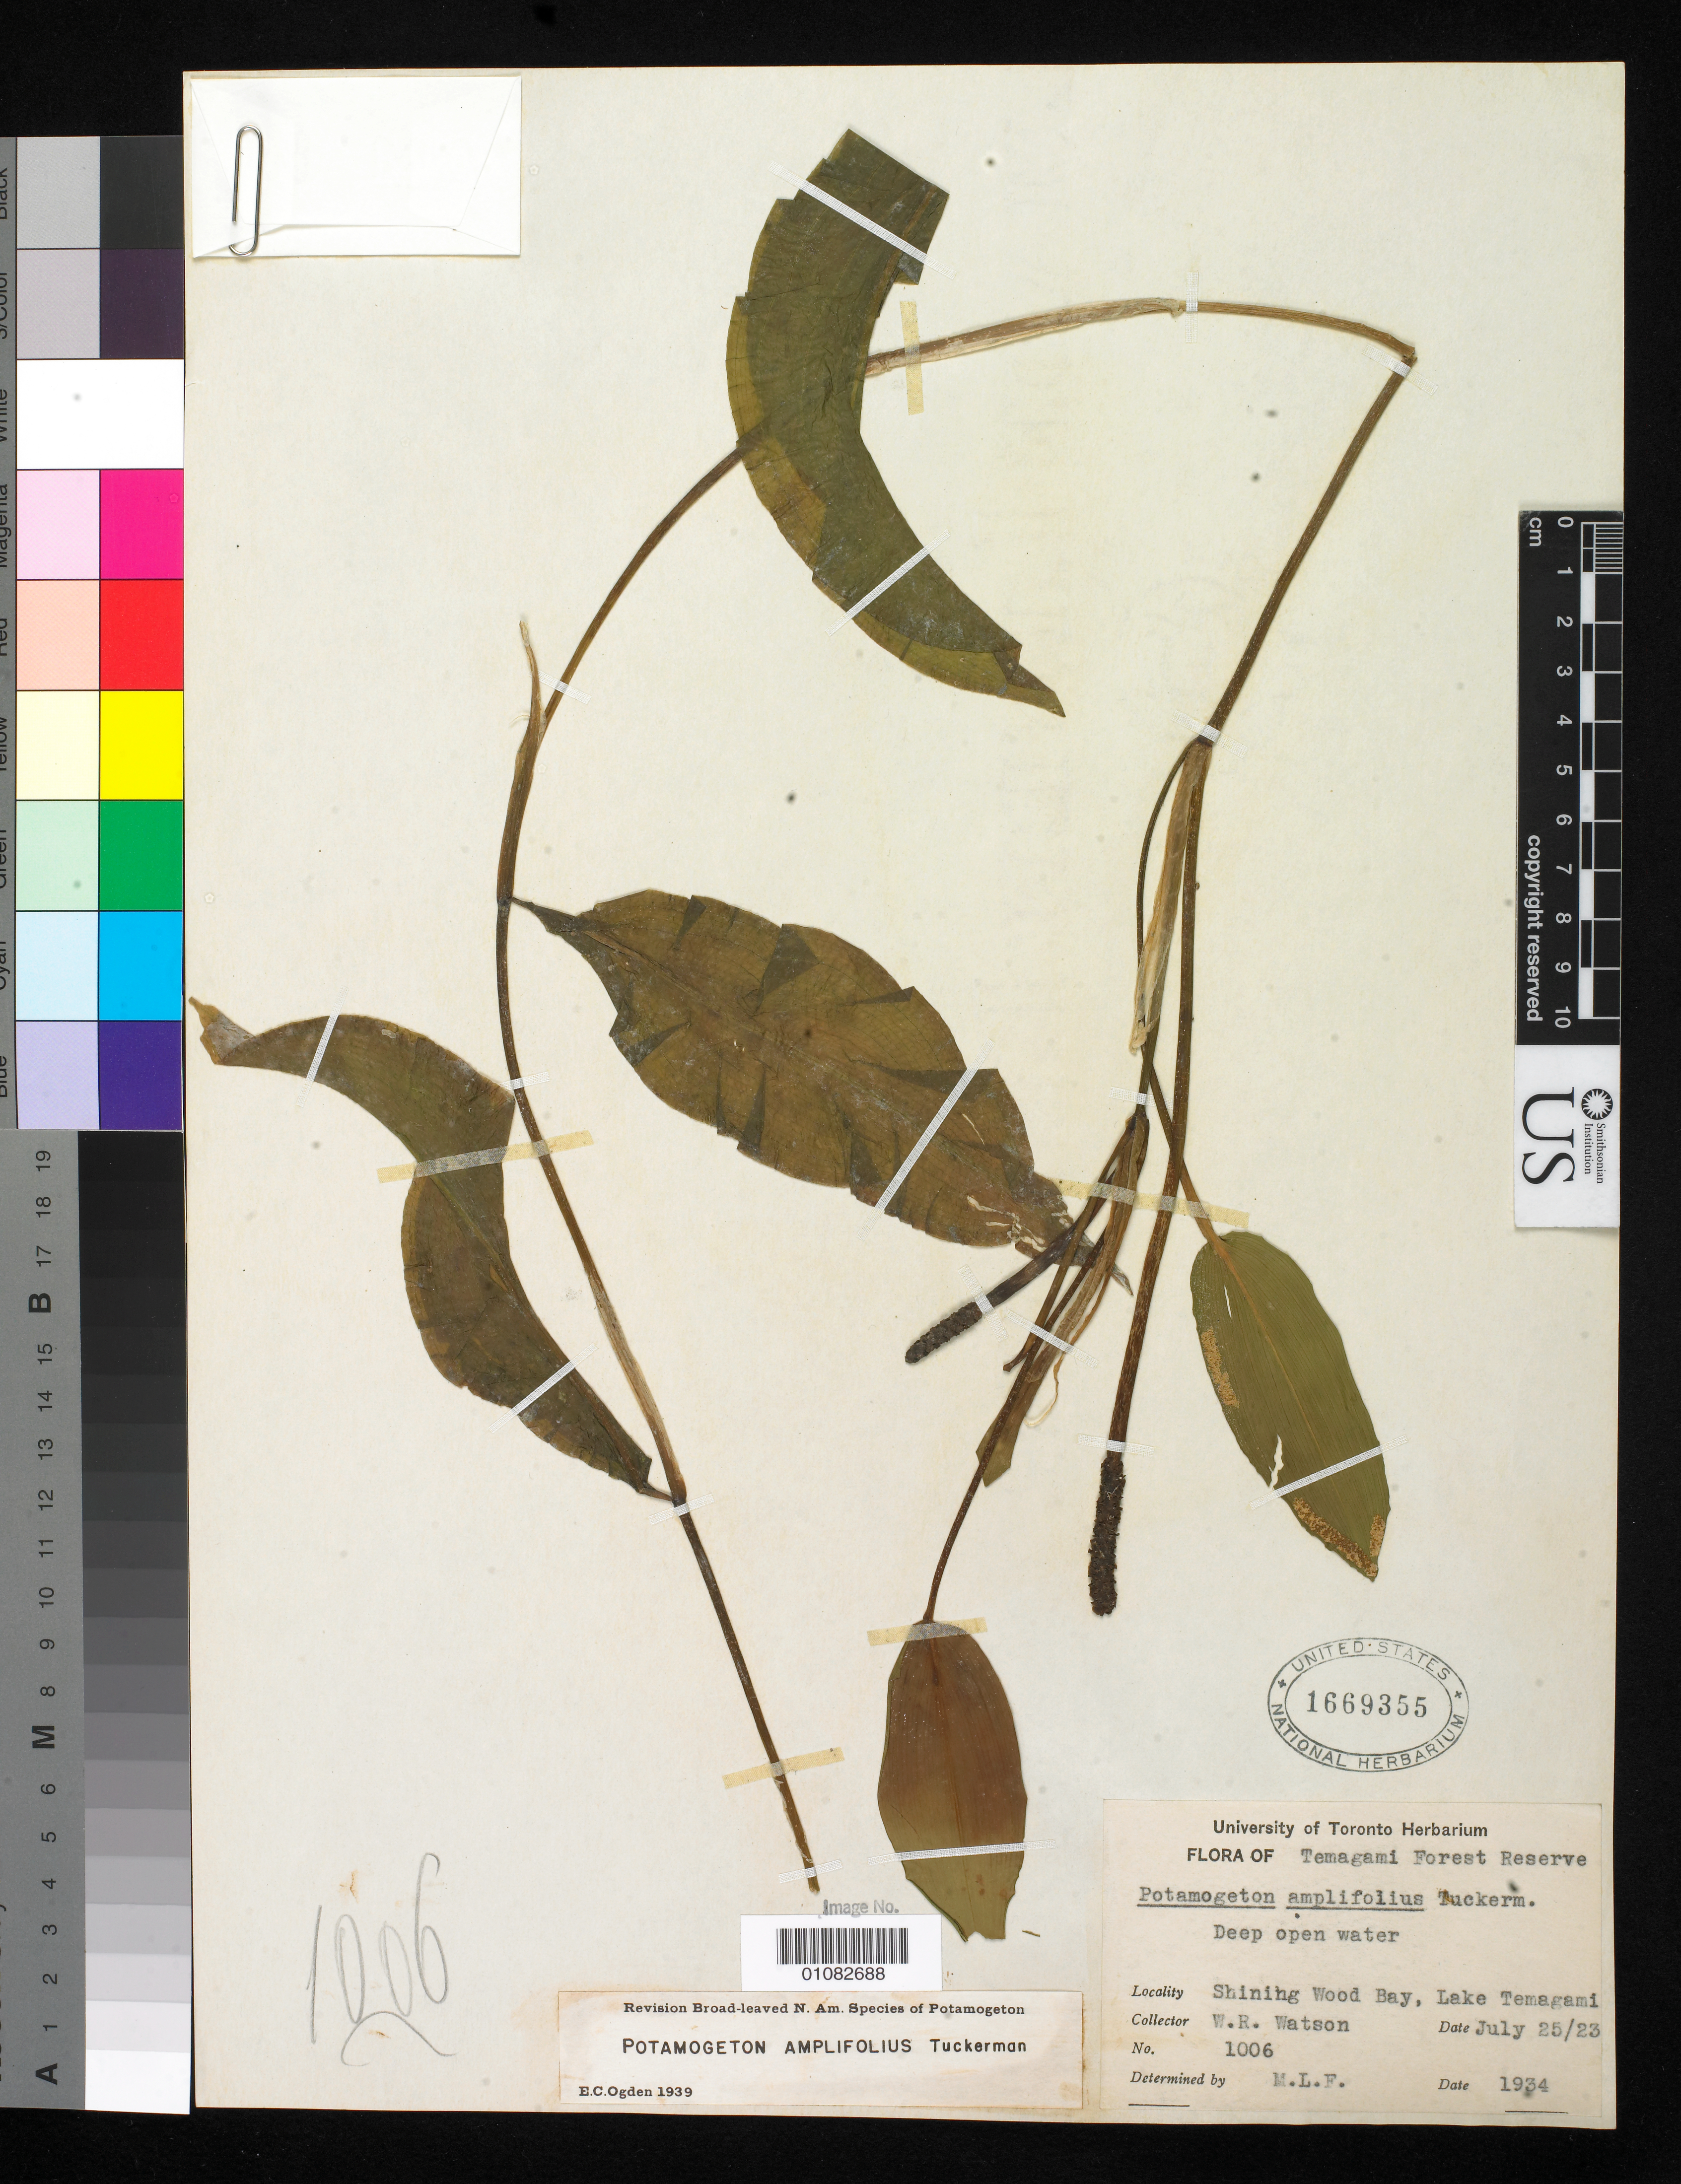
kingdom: Plantae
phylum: Tracheophyta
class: Liliopsida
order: Alismatales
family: Potamogetonaceae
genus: Potamogeton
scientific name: Potamogeton amplifolius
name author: Tuckerm.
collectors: W. R. Watson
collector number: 1006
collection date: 1923-07-25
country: Canada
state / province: Ontario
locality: Temagami Forest Reserve, Lake Temagami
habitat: Deep open water.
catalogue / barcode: US 1669355